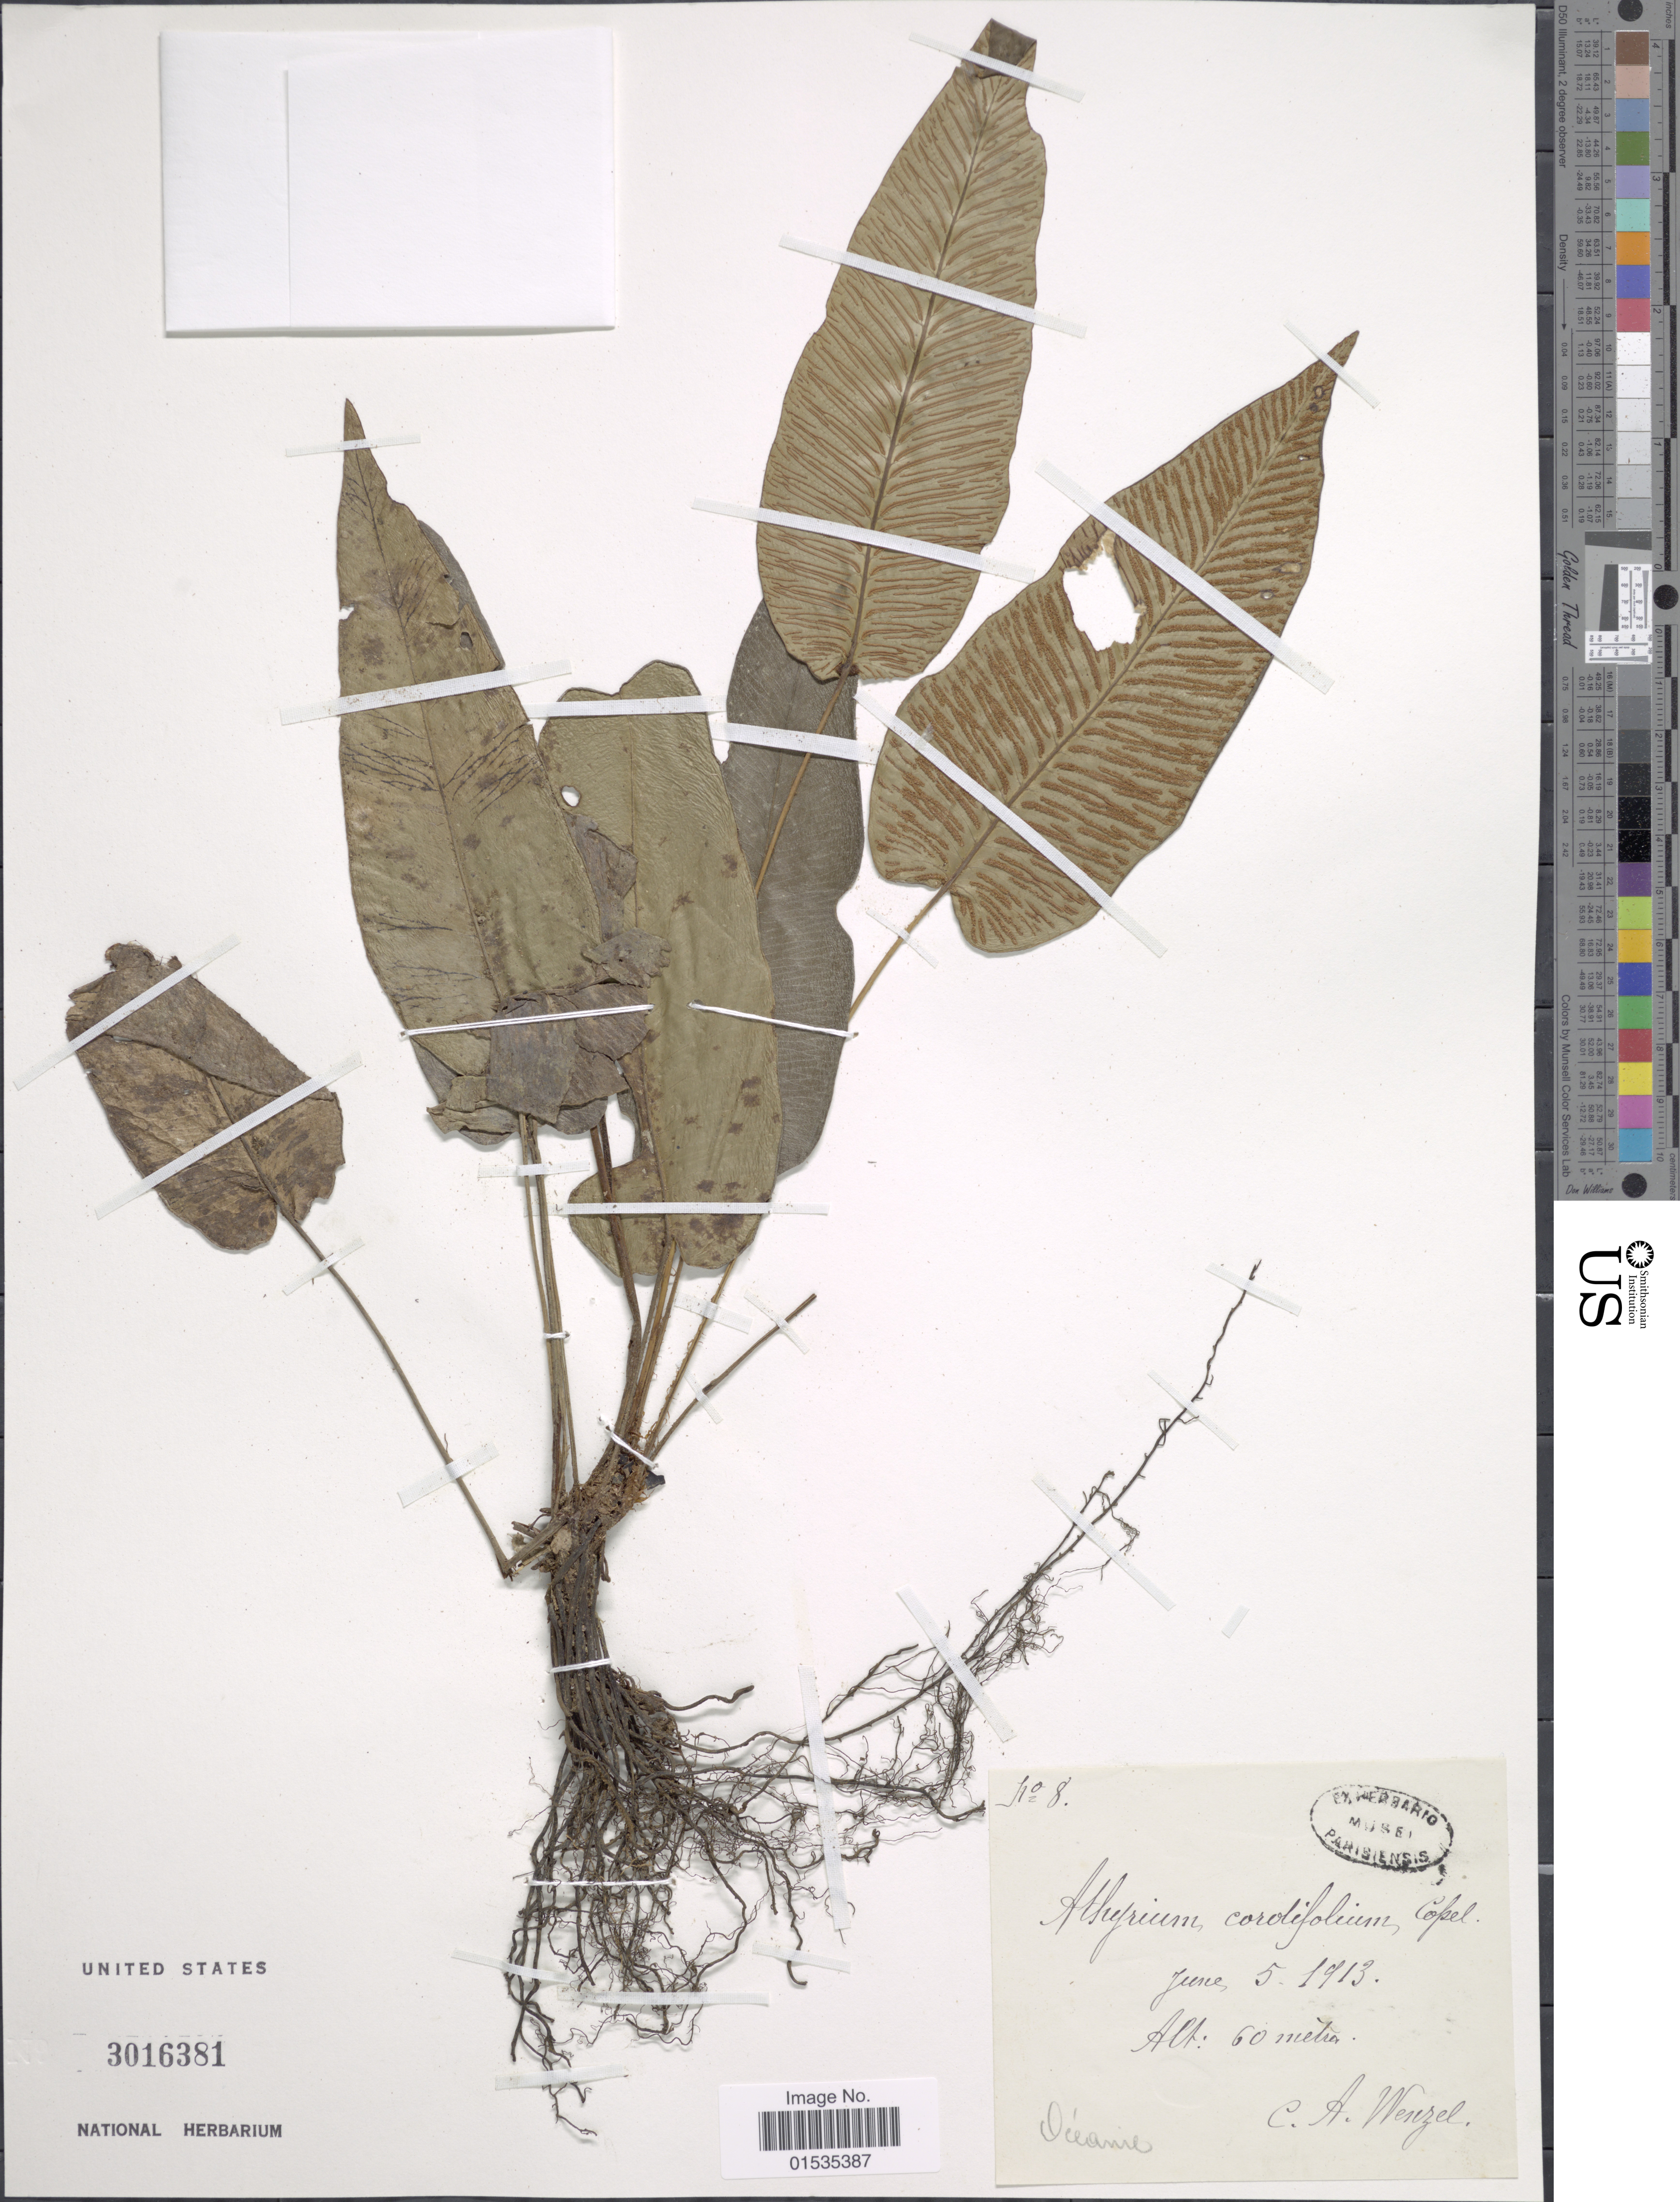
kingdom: Plantae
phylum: Tracheophyta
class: Polypodiopsida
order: Polypodiales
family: Athyriaceae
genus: Diplazium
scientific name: Diplazium cordifolium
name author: Blume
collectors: C. Wenzel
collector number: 8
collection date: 1913-06-05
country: Philippines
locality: Oceania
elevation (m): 60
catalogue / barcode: US 3016381